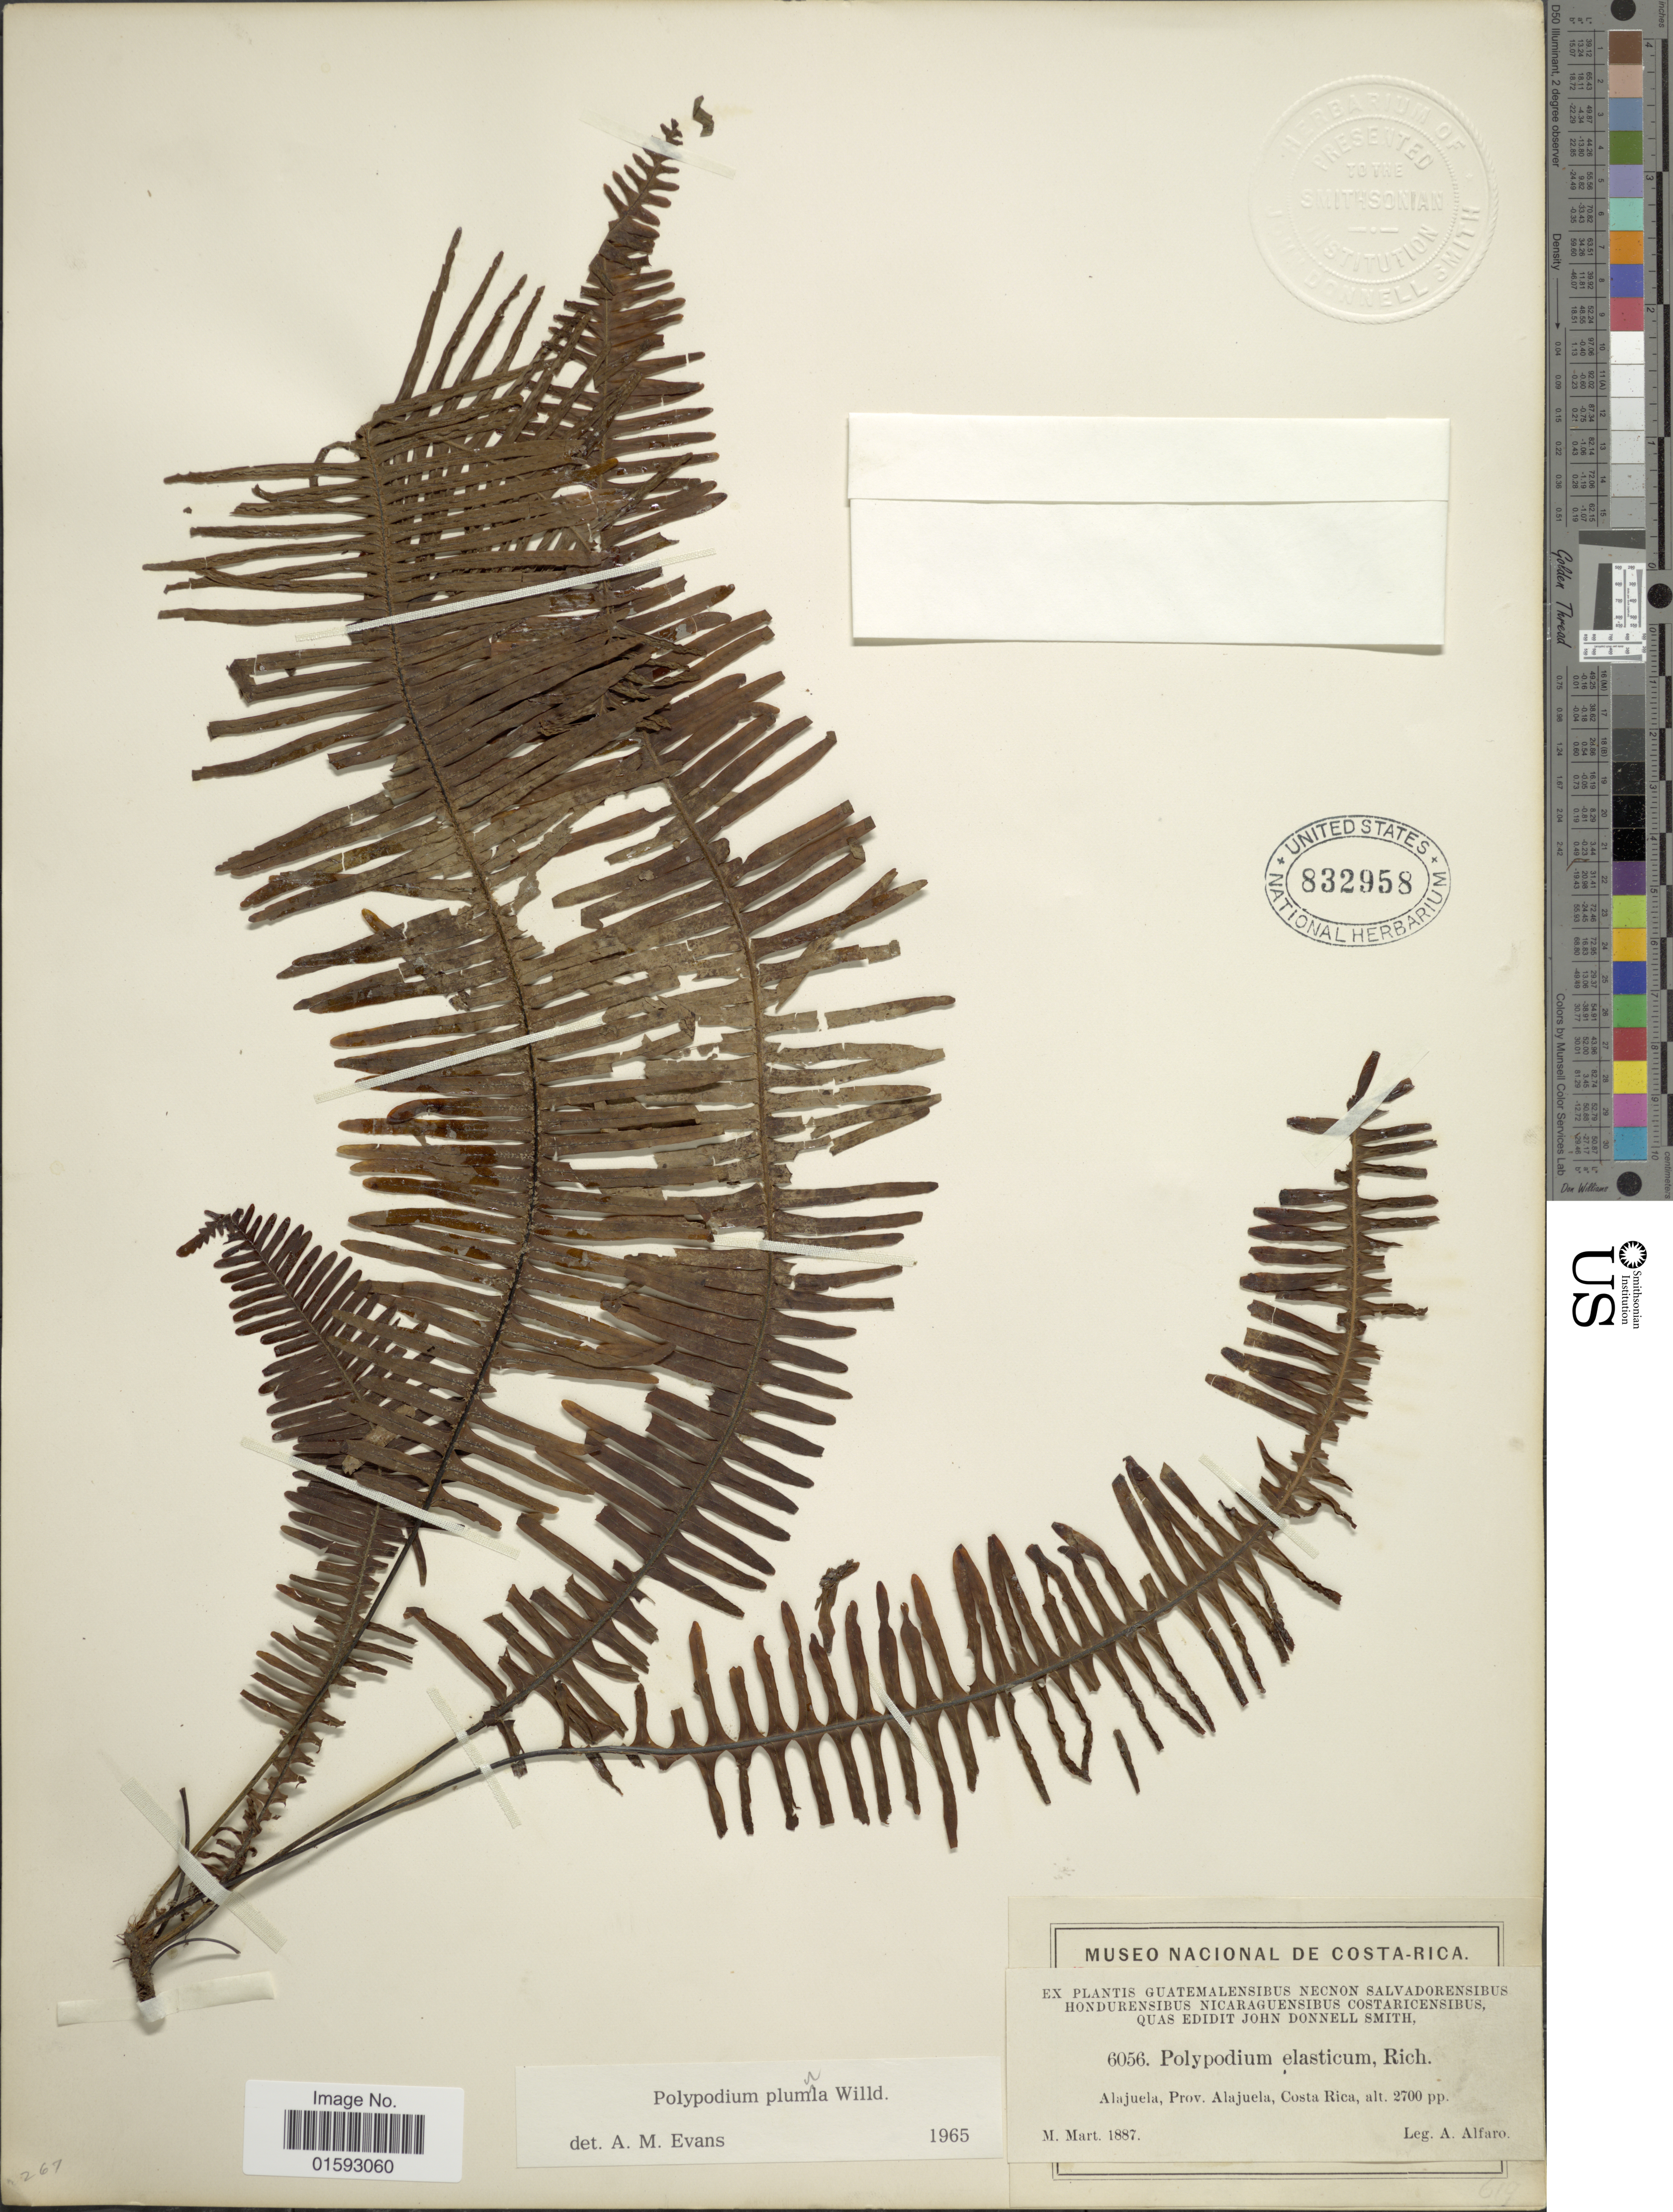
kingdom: Plantae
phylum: Tracheophyta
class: Polypodiopsida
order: Polypodiales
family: Polypodiaceae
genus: Pecluma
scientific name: Pecluma plumula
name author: (Humb. & Bonpl. ex Willd.) M.G. Price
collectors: A. Alfaro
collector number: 6056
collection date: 1887-03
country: Costa Rica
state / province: Alajuela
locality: Alajuela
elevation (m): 823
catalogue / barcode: US 832958